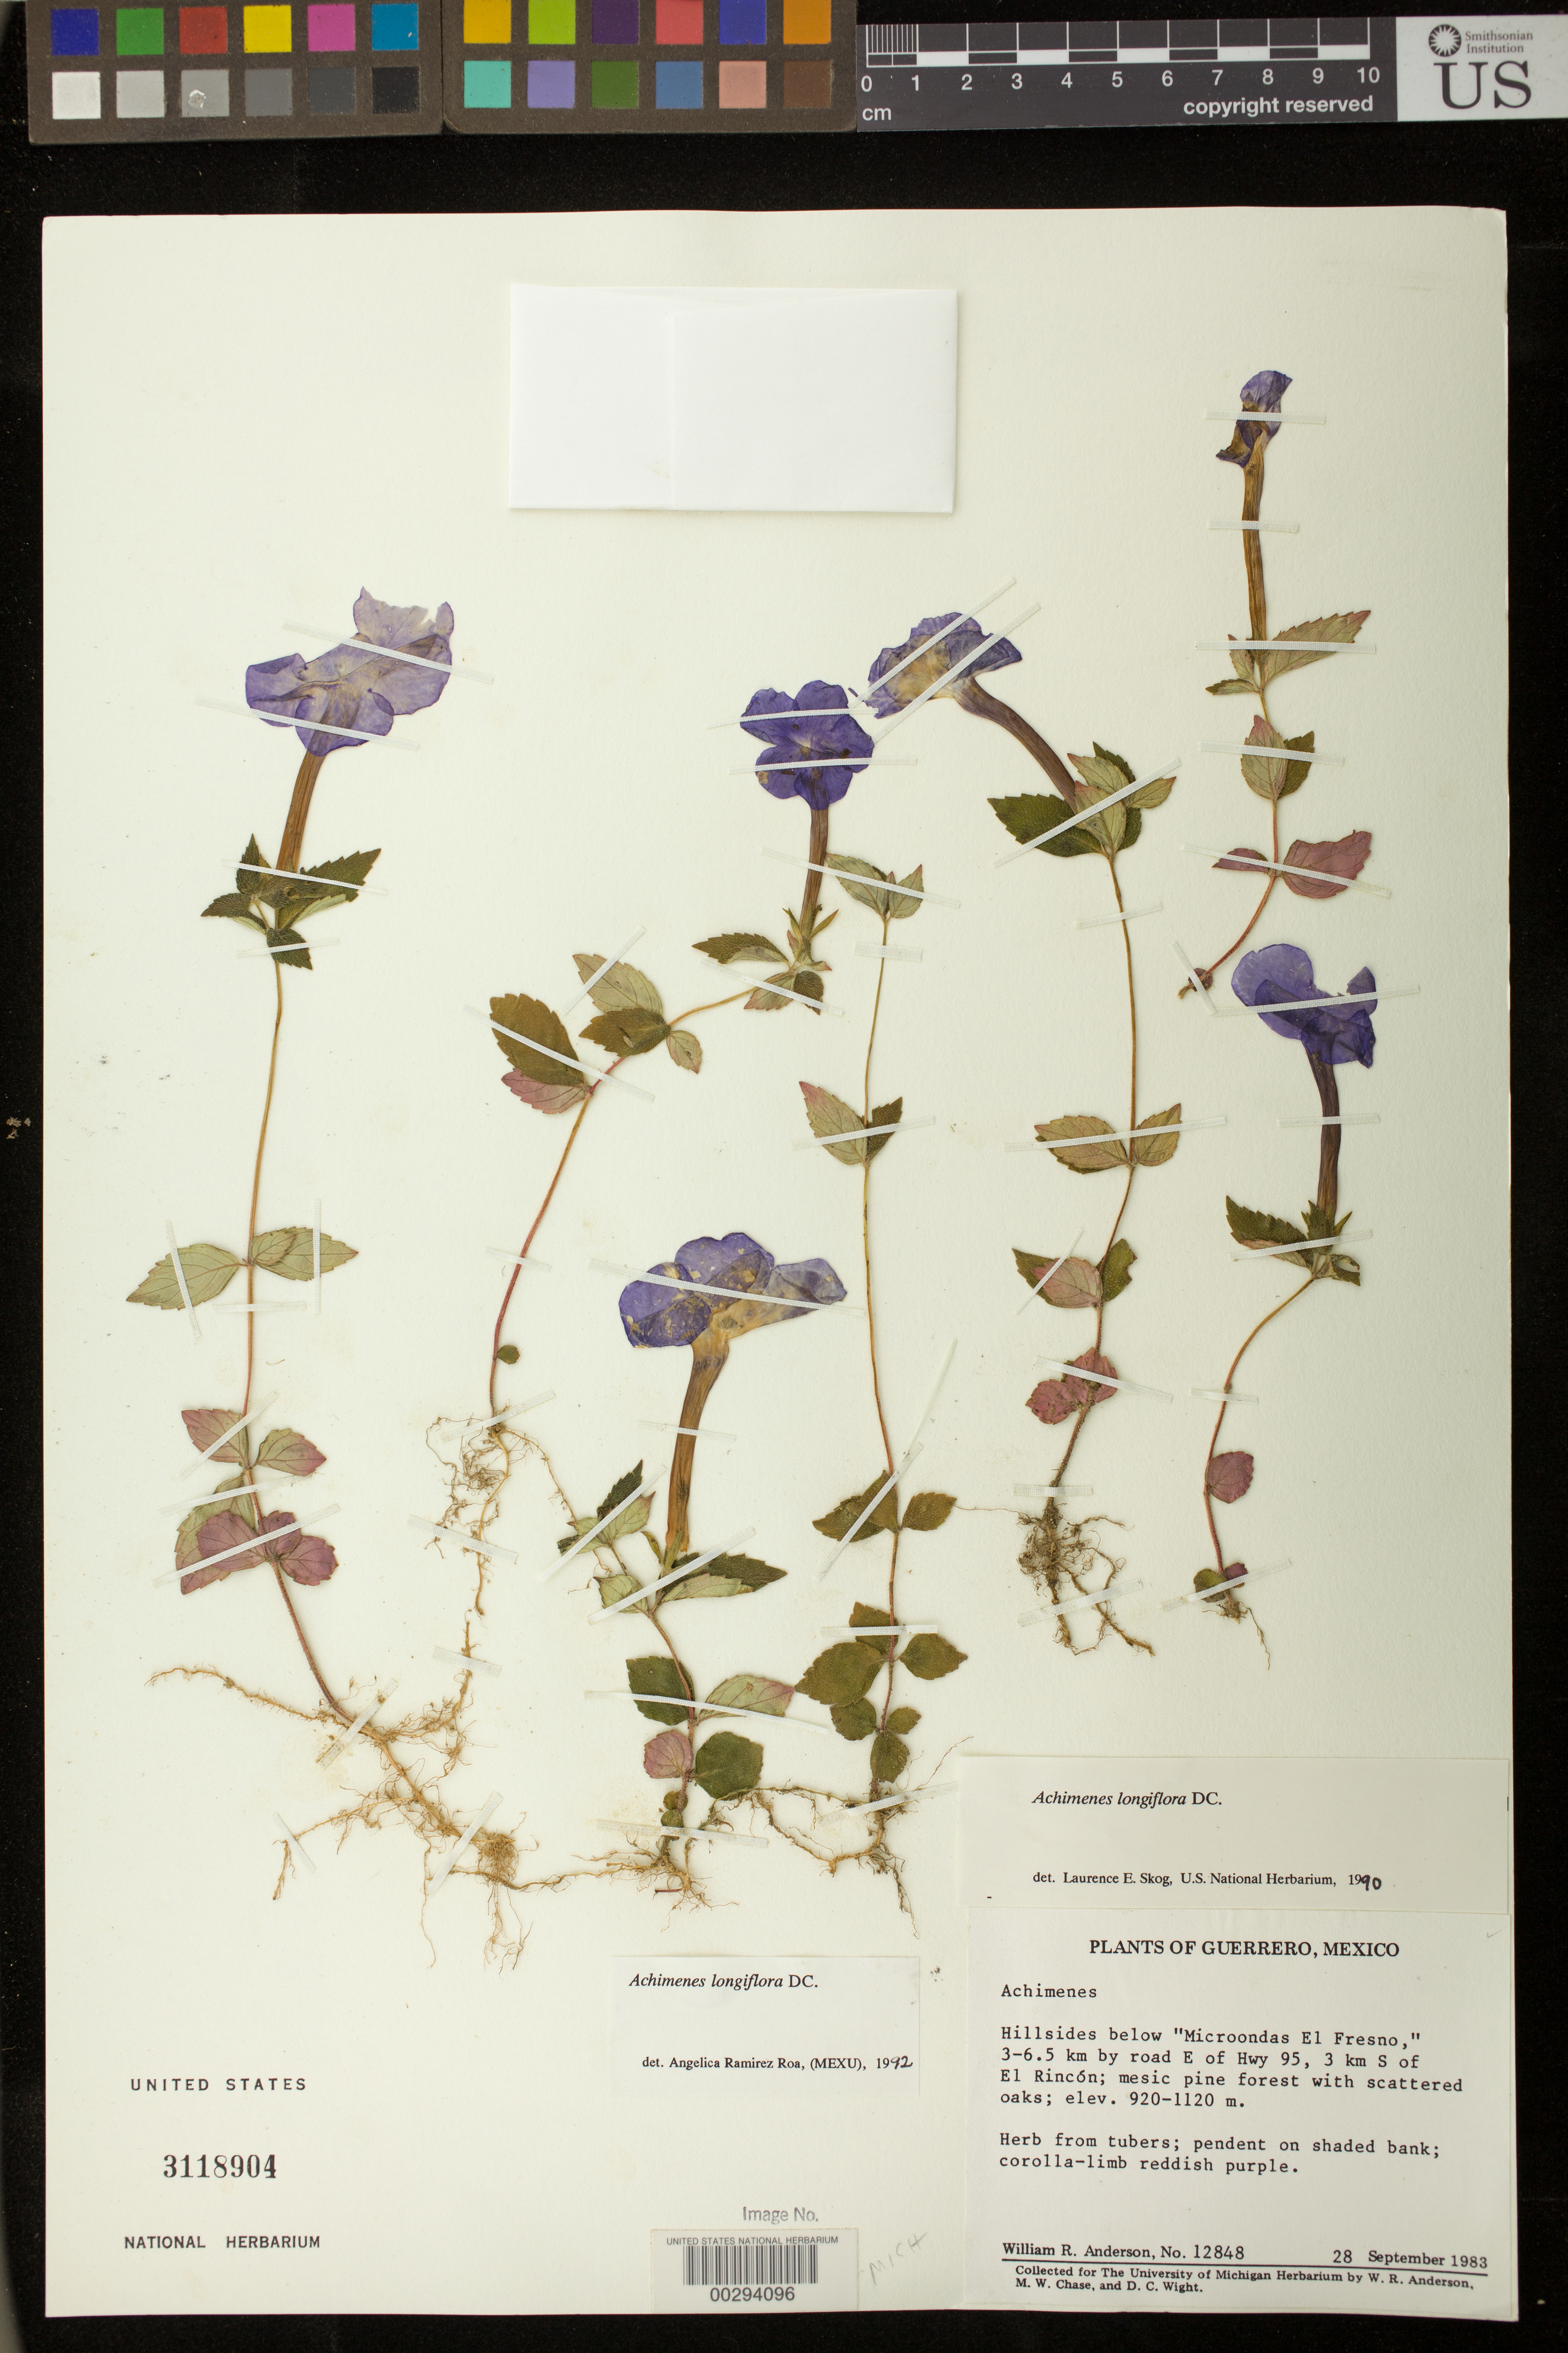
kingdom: Plantae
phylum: Tracheophyta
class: Magnoliopsida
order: Lamiales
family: Gesneriaceae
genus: Achimenes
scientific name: Achimenes longiflora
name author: DC.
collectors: W. R. Anderson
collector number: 12848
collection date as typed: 28 Sep 1983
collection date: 1983-09-28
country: Mexico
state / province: Guerrero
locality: Hillsides below "Microondas El Fresco," 3-6.5 km by road E of hwy 95, 3 km S of El Rincon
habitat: Mesic pine forest with scattered oaks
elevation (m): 920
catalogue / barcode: US 3118904